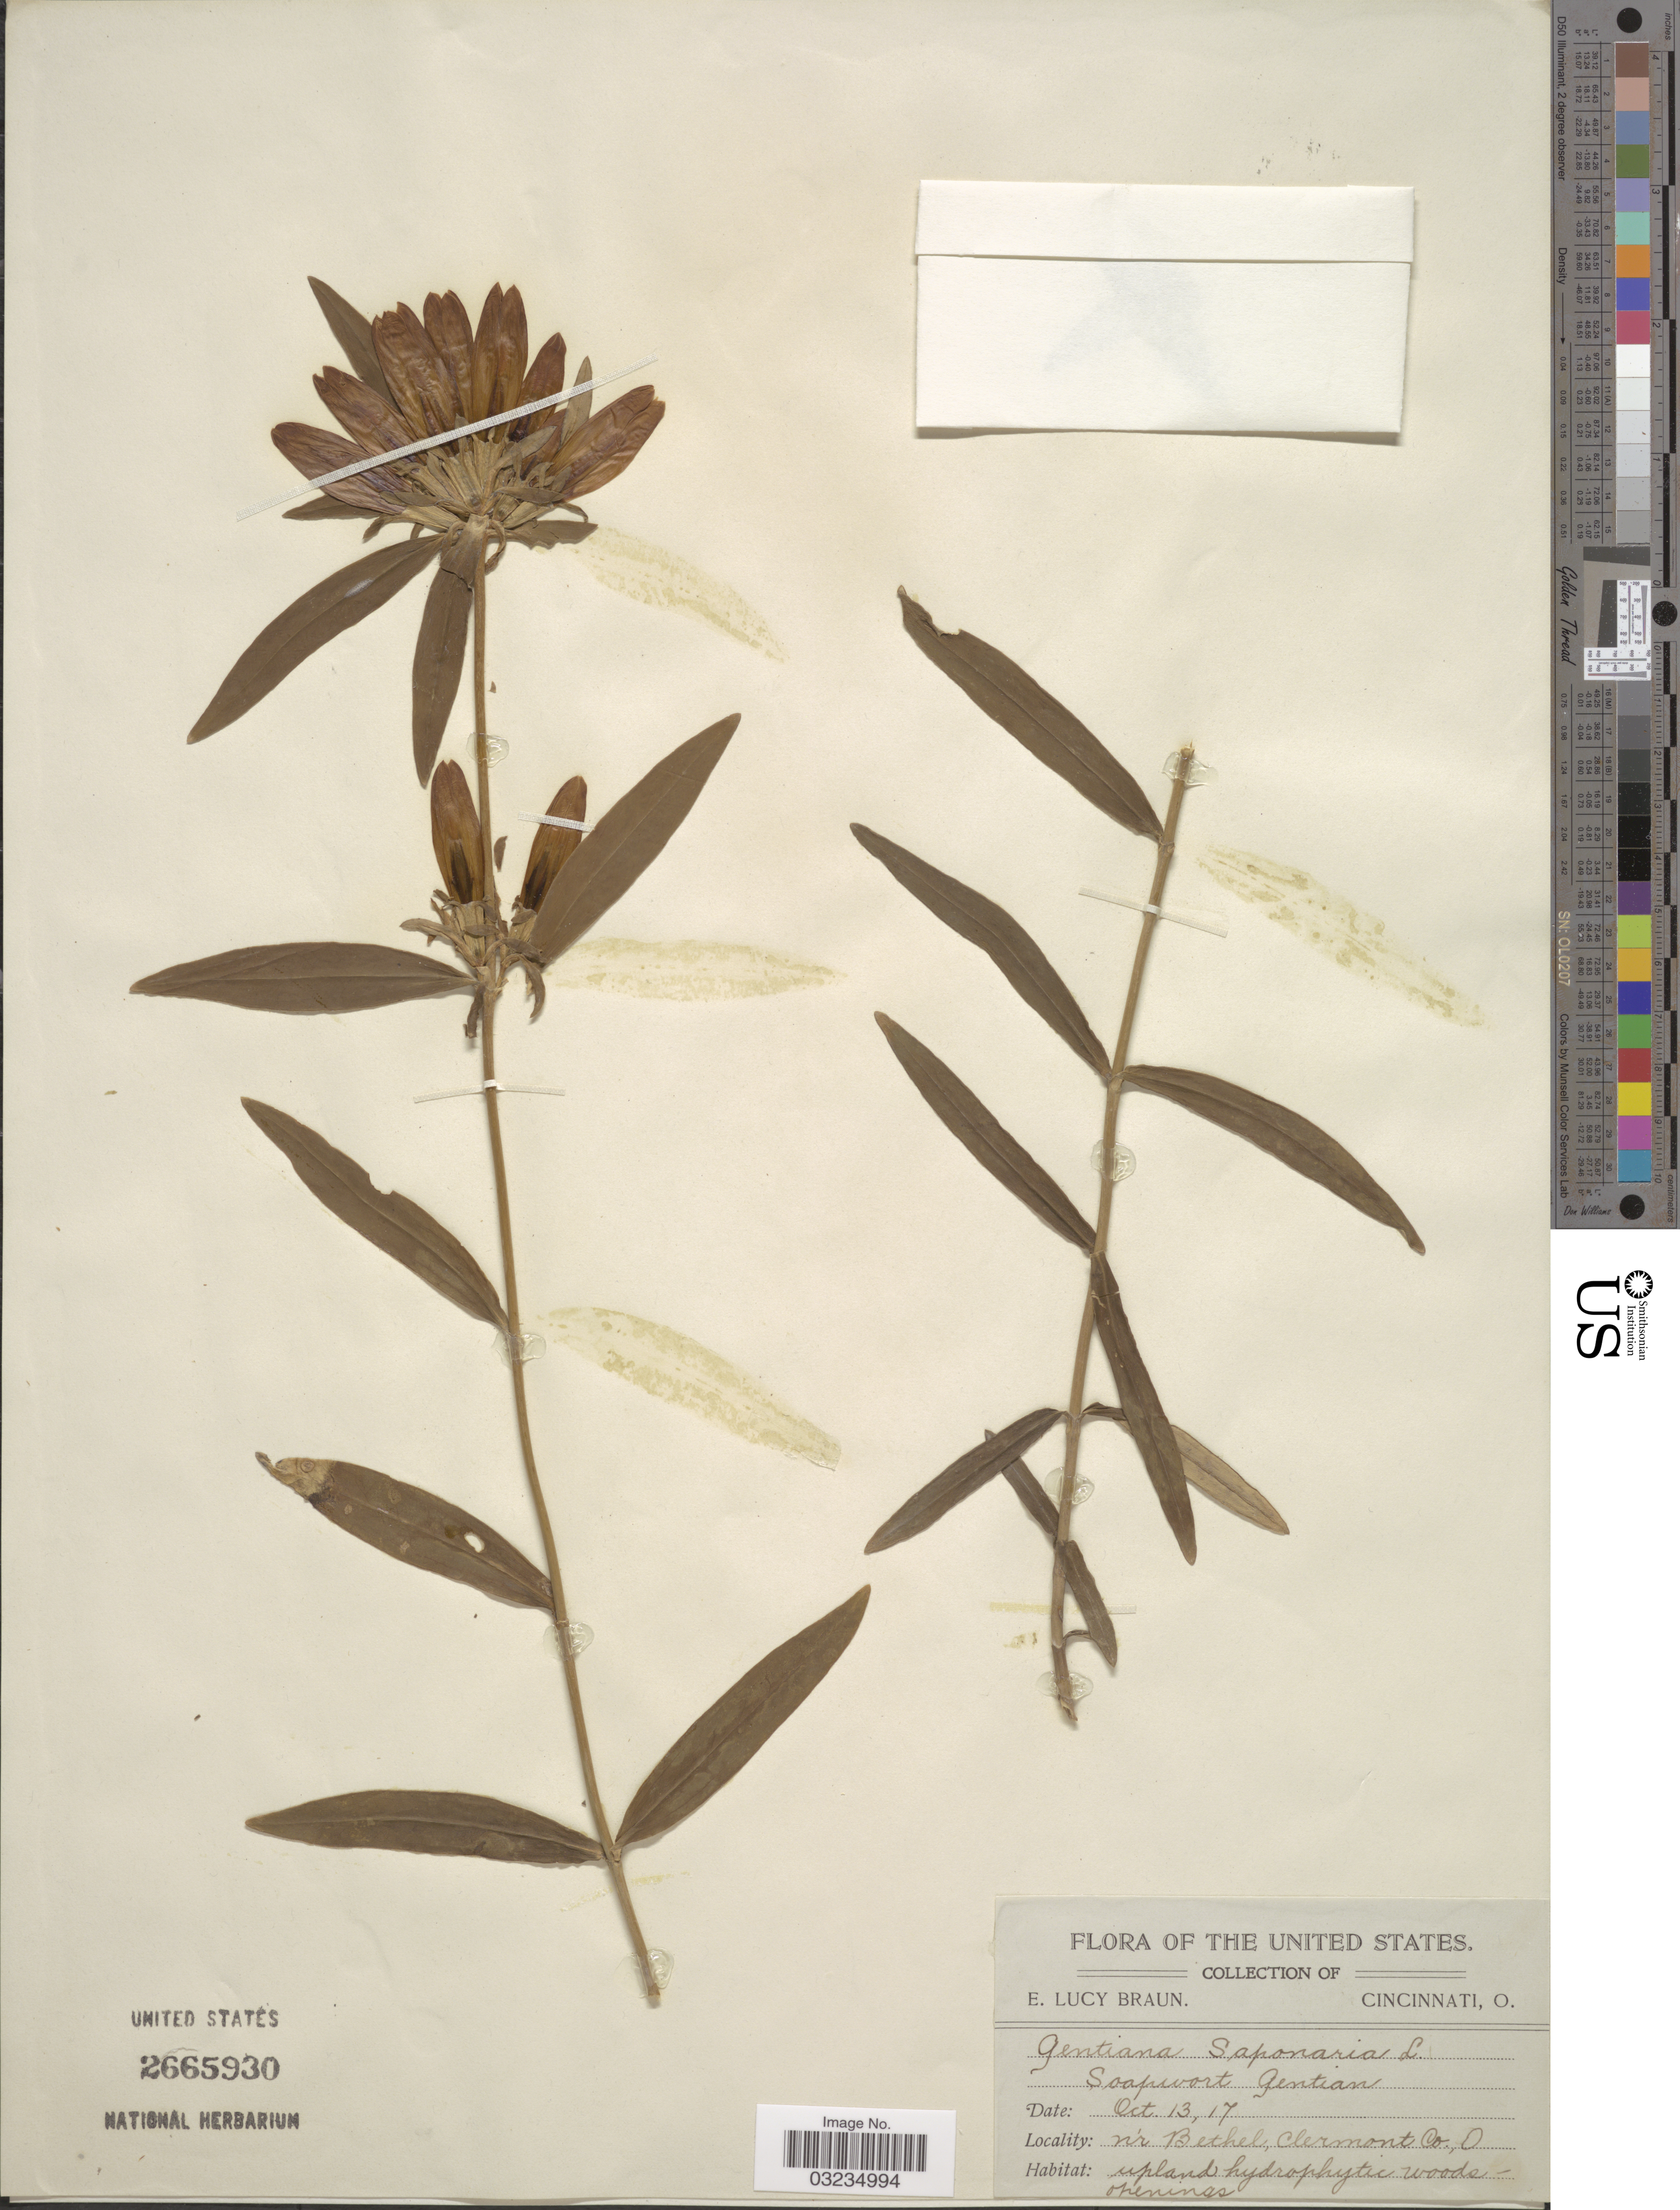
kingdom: Plantae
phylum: Tracheophyta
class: Magnoliopsida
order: Gentianales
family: Gentianaceae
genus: Gentiana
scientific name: Gentiana saponaria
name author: L.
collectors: E. Braun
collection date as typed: Transcribed d/m/y: 13/10/17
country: United States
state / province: Ohio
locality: Nr Bethel, Clermont Co.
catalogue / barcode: US 2665930